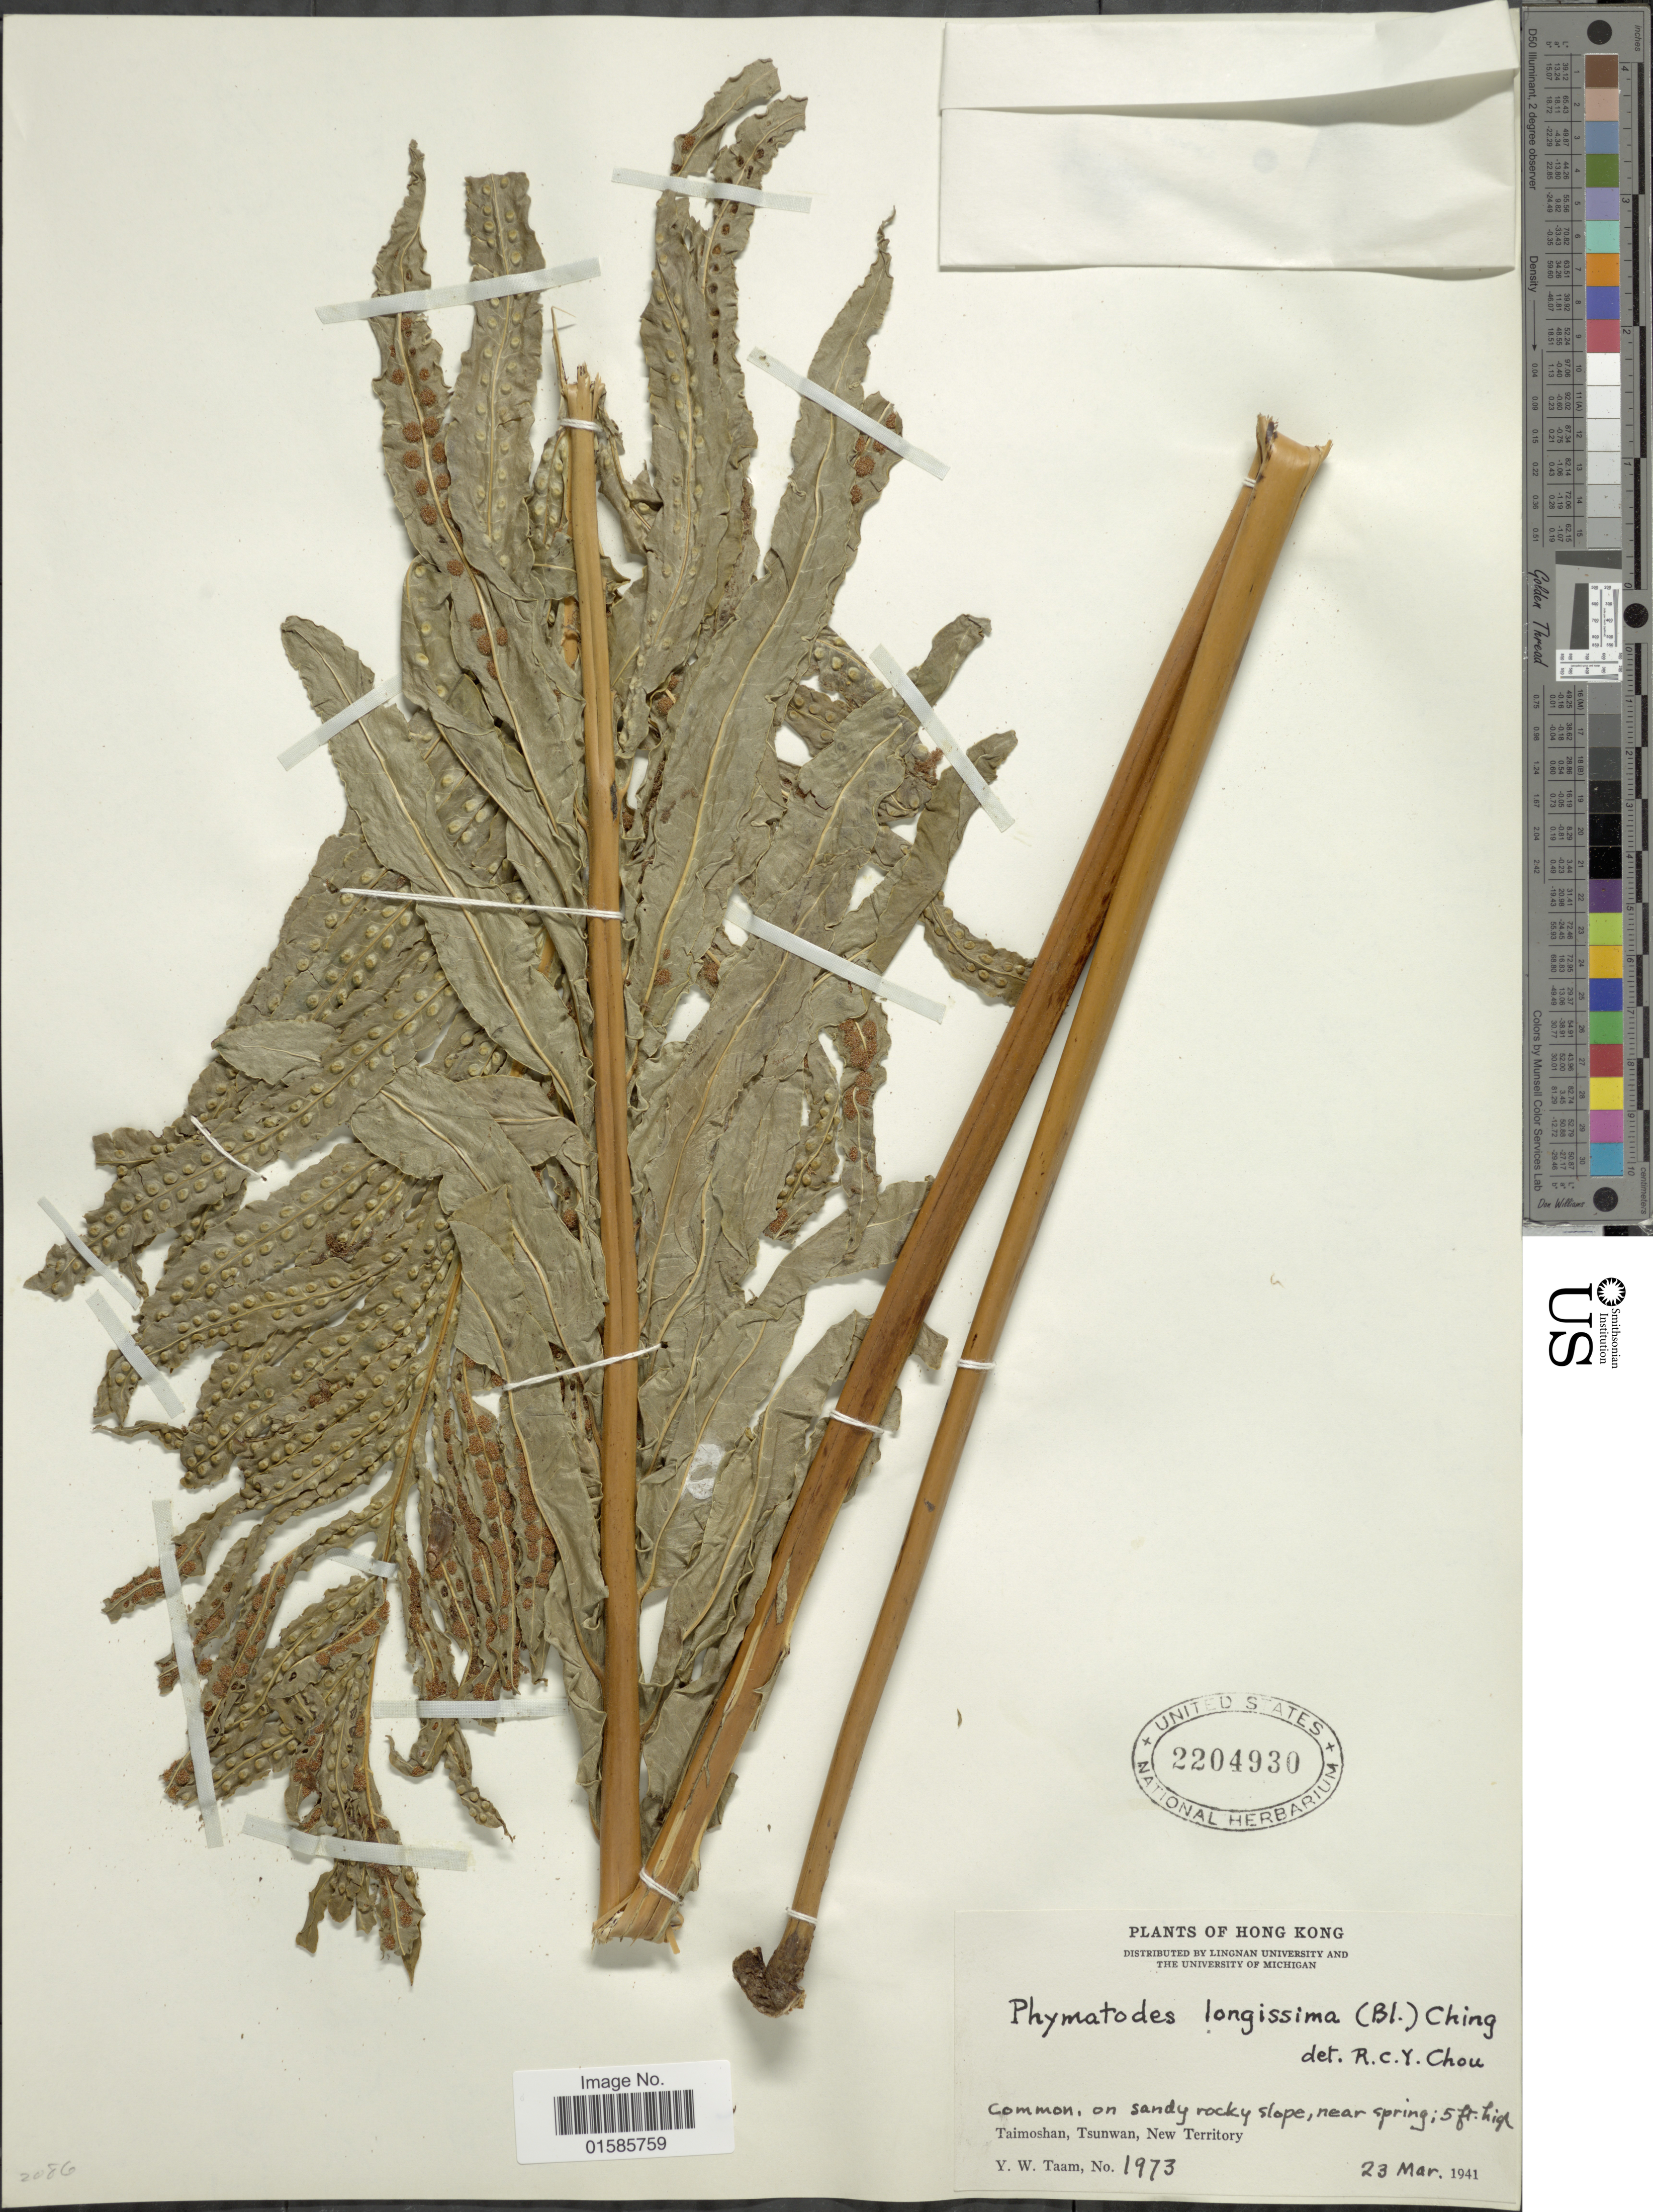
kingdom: Plantae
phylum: Tracheophyta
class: Polypodiopsida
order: Polypodiales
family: Polypodiaceae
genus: Microsorum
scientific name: Microsorum longissimum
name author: Fée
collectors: Y. W. Taam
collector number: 1973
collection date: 1941-03-23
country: China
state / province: Hong Kong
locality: Taimoshan, Tsunwan, New Territory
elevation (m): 2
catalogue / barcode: US 2204930